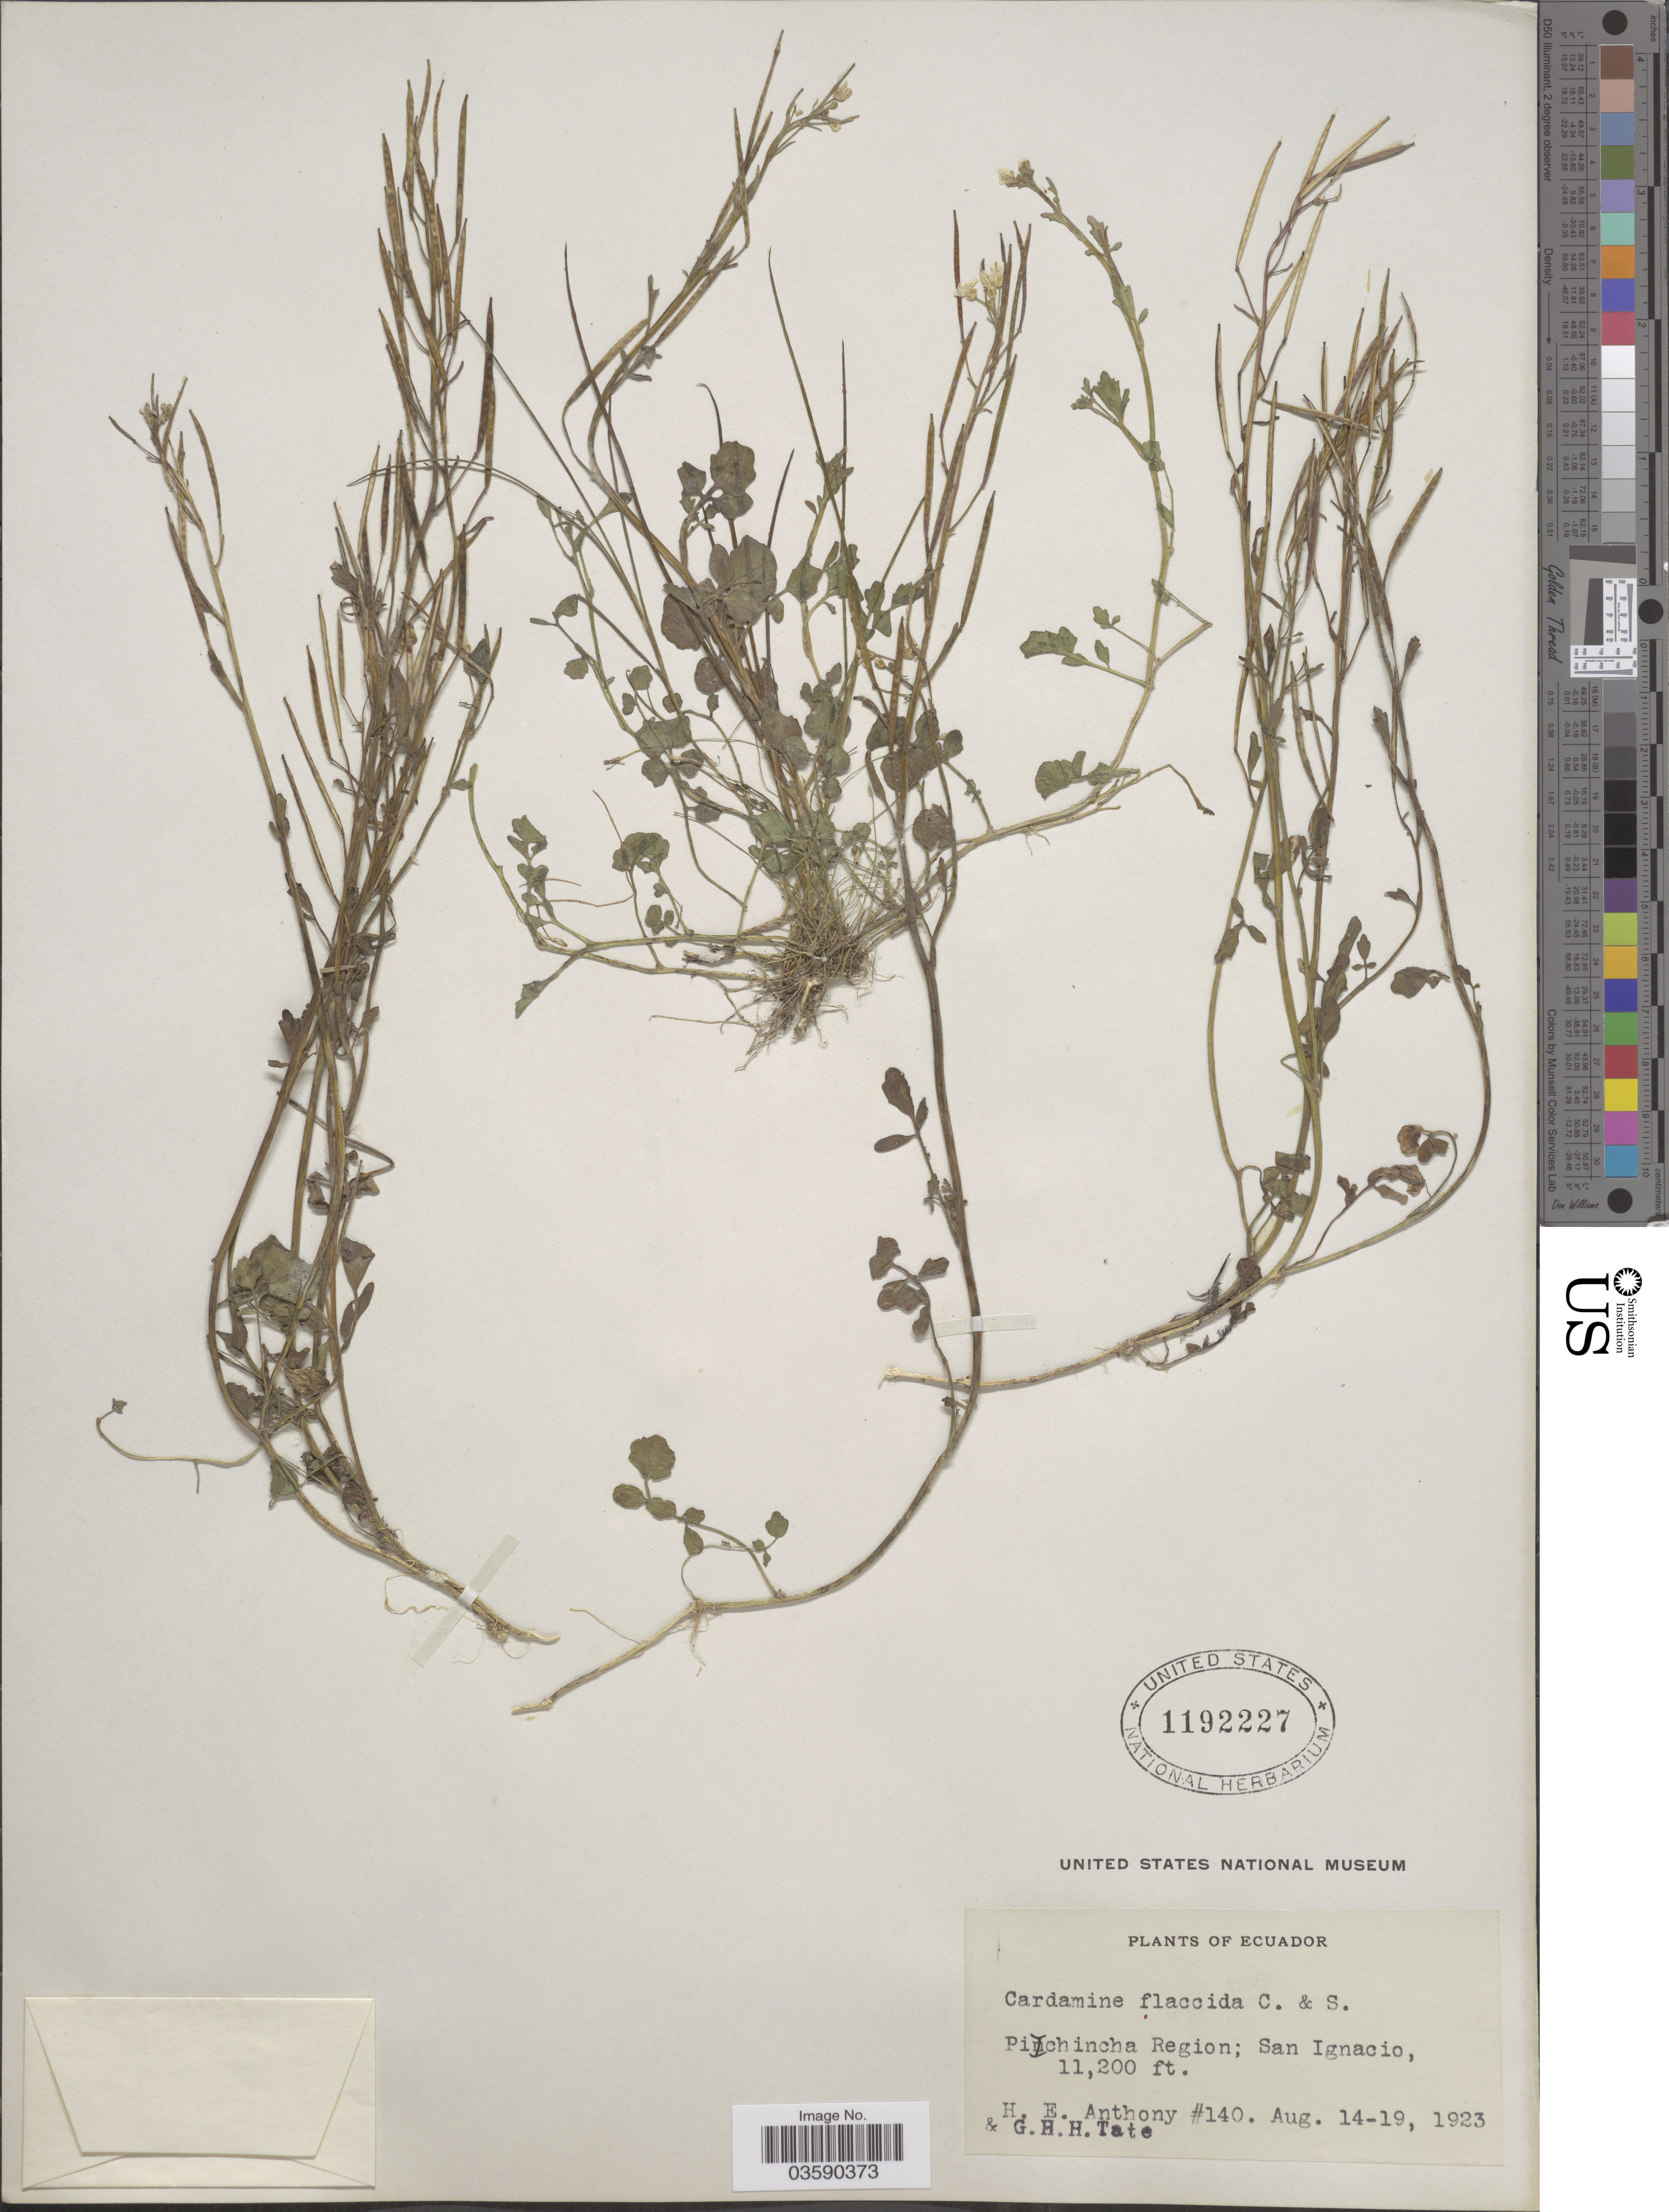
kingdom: Plantae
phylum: Tracheophyta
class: Magnoliopsida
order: Brassicales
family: Brassicaceae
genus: Cardamine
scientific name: Cardamine flaccida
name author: Cham. & Schltdl.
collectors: H. E. Anthony & G. H. H.Tate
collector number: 140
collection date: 1923-08-14/1923-08-19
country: Ecuador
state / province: Pichincha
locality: Piichincha Region; San Ignacio.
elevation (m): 3414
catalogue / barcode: US 1192227